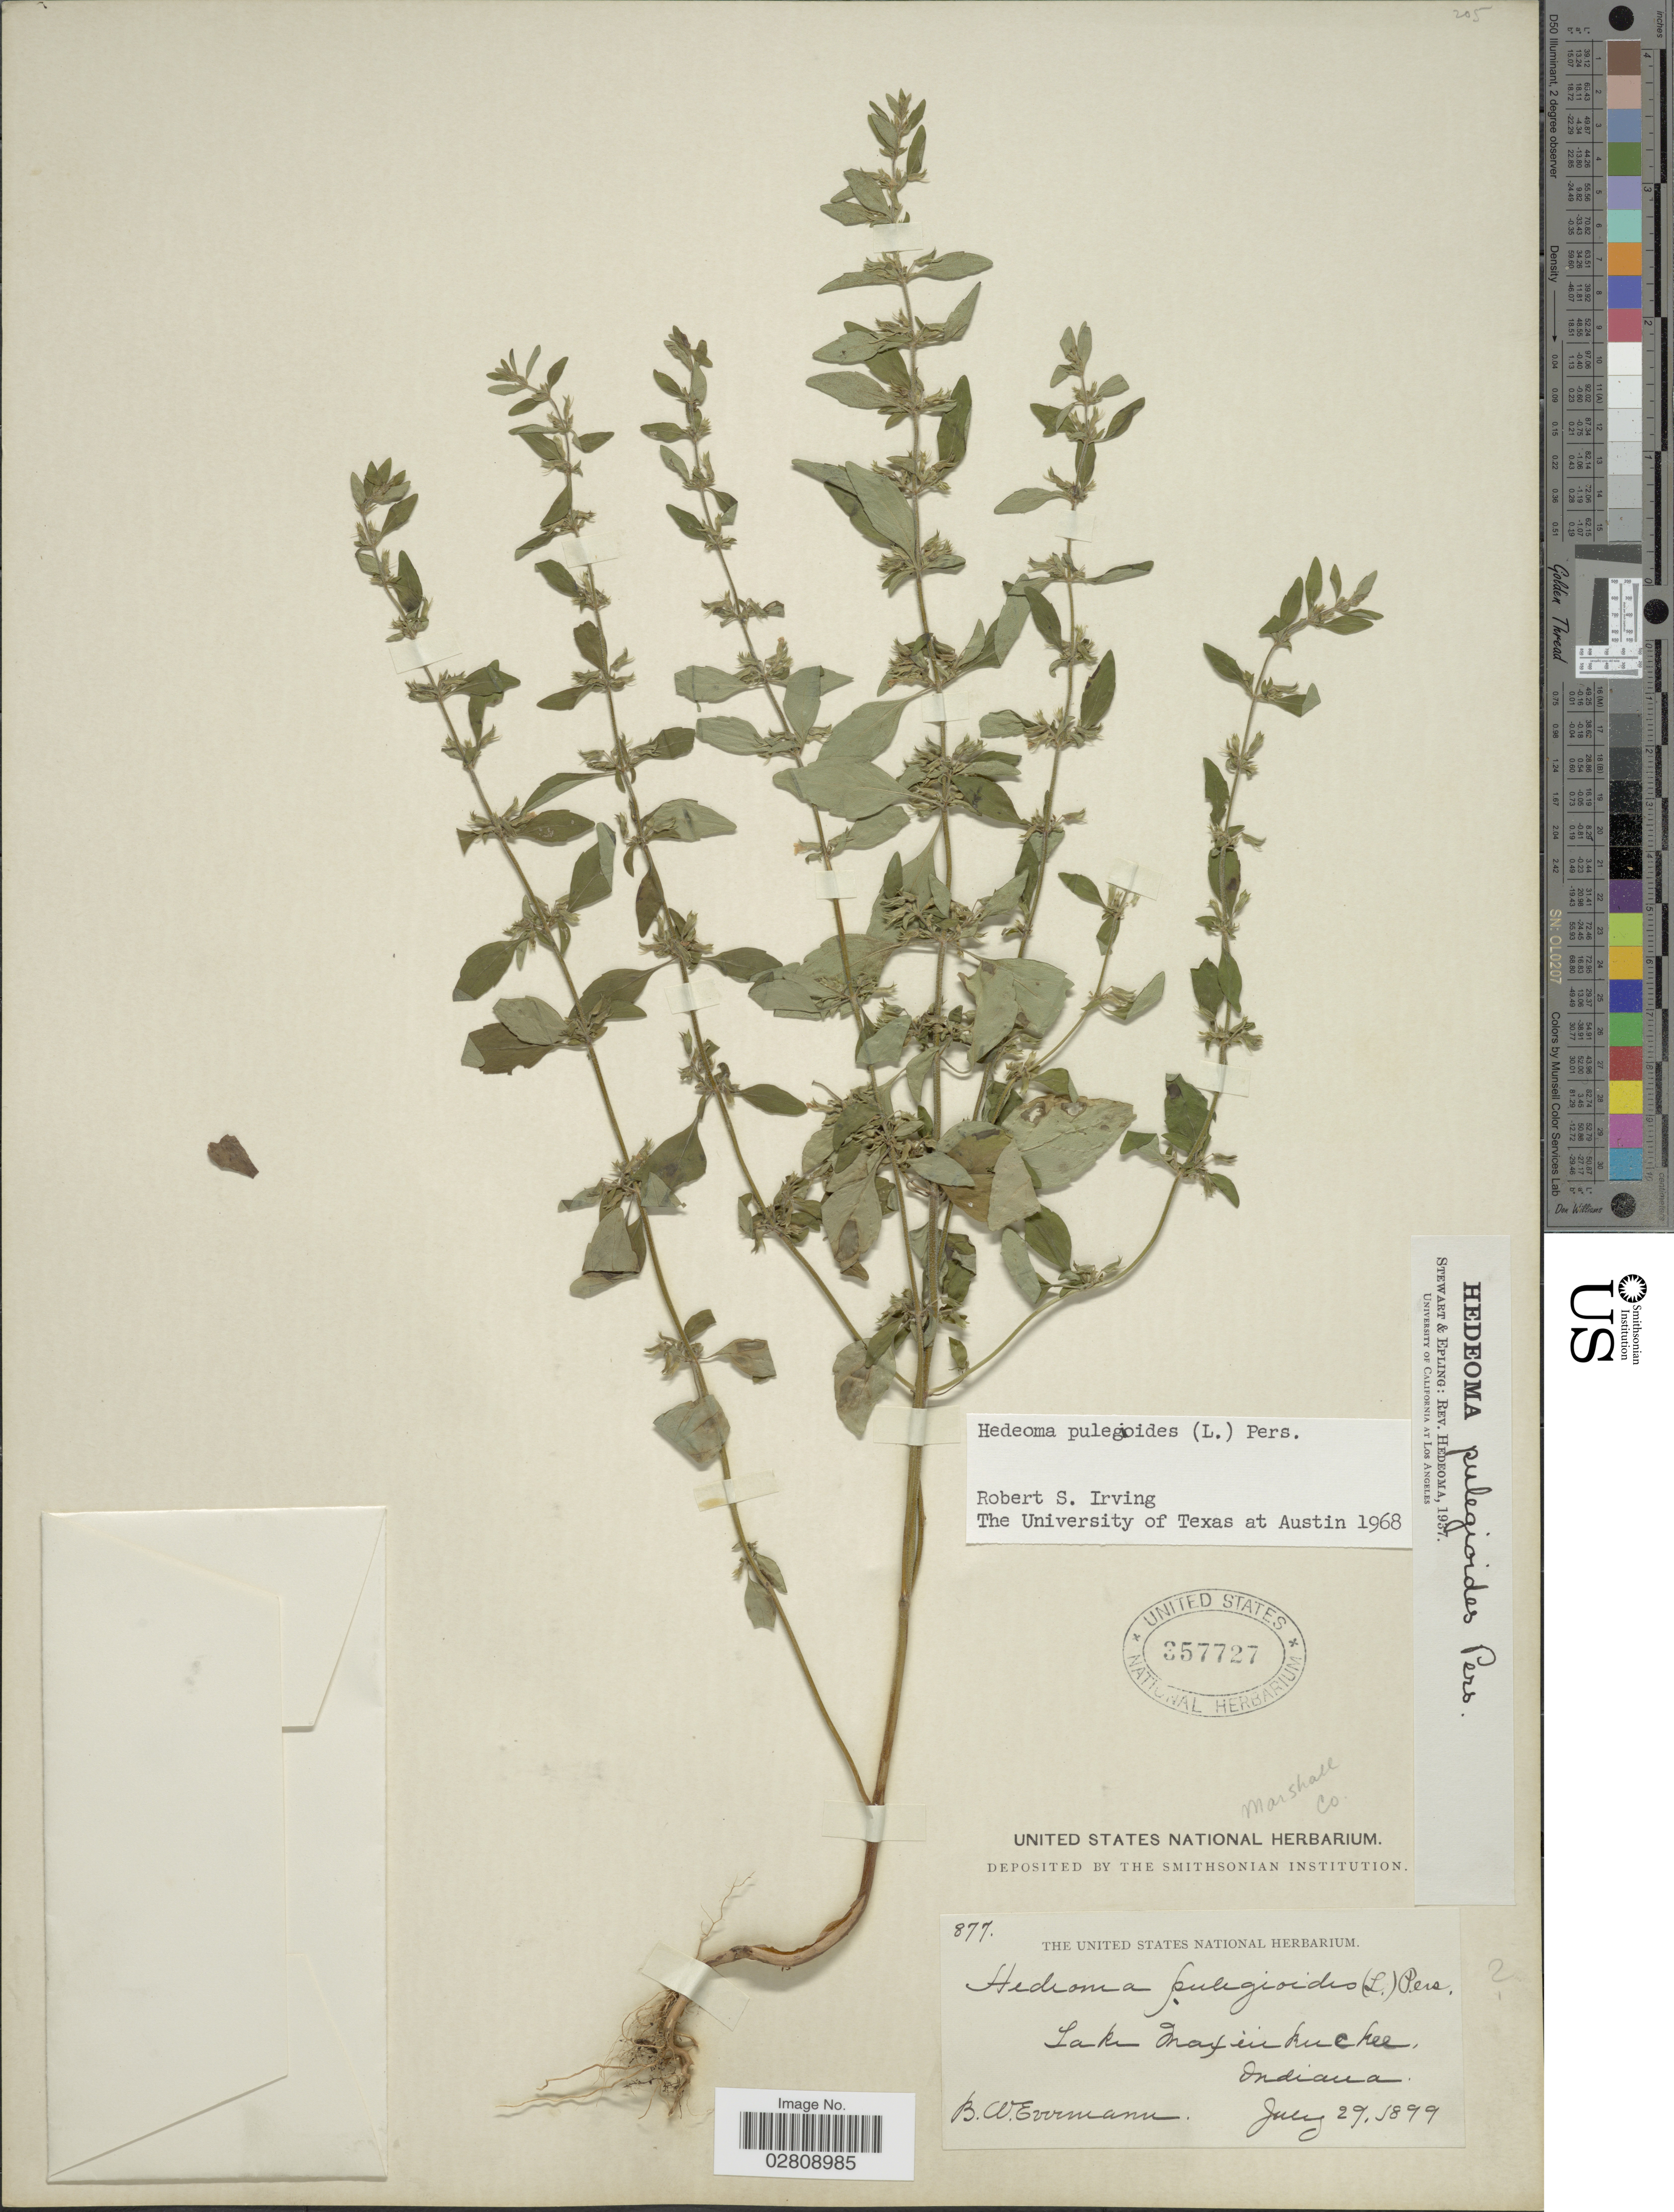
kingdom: Plantae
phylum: Tracheophyta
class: Magnoliopsida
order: Lamiales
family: Lamiaceae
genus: Hedeoma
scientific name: Hedeoma pulegioides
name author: (L.) Pers.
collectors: B. W. Evermann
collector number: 877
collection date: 1899-07-29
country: United States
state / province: Indiana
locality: Lake Maxinkuckee. Marshall Co.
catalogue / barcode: US 357727